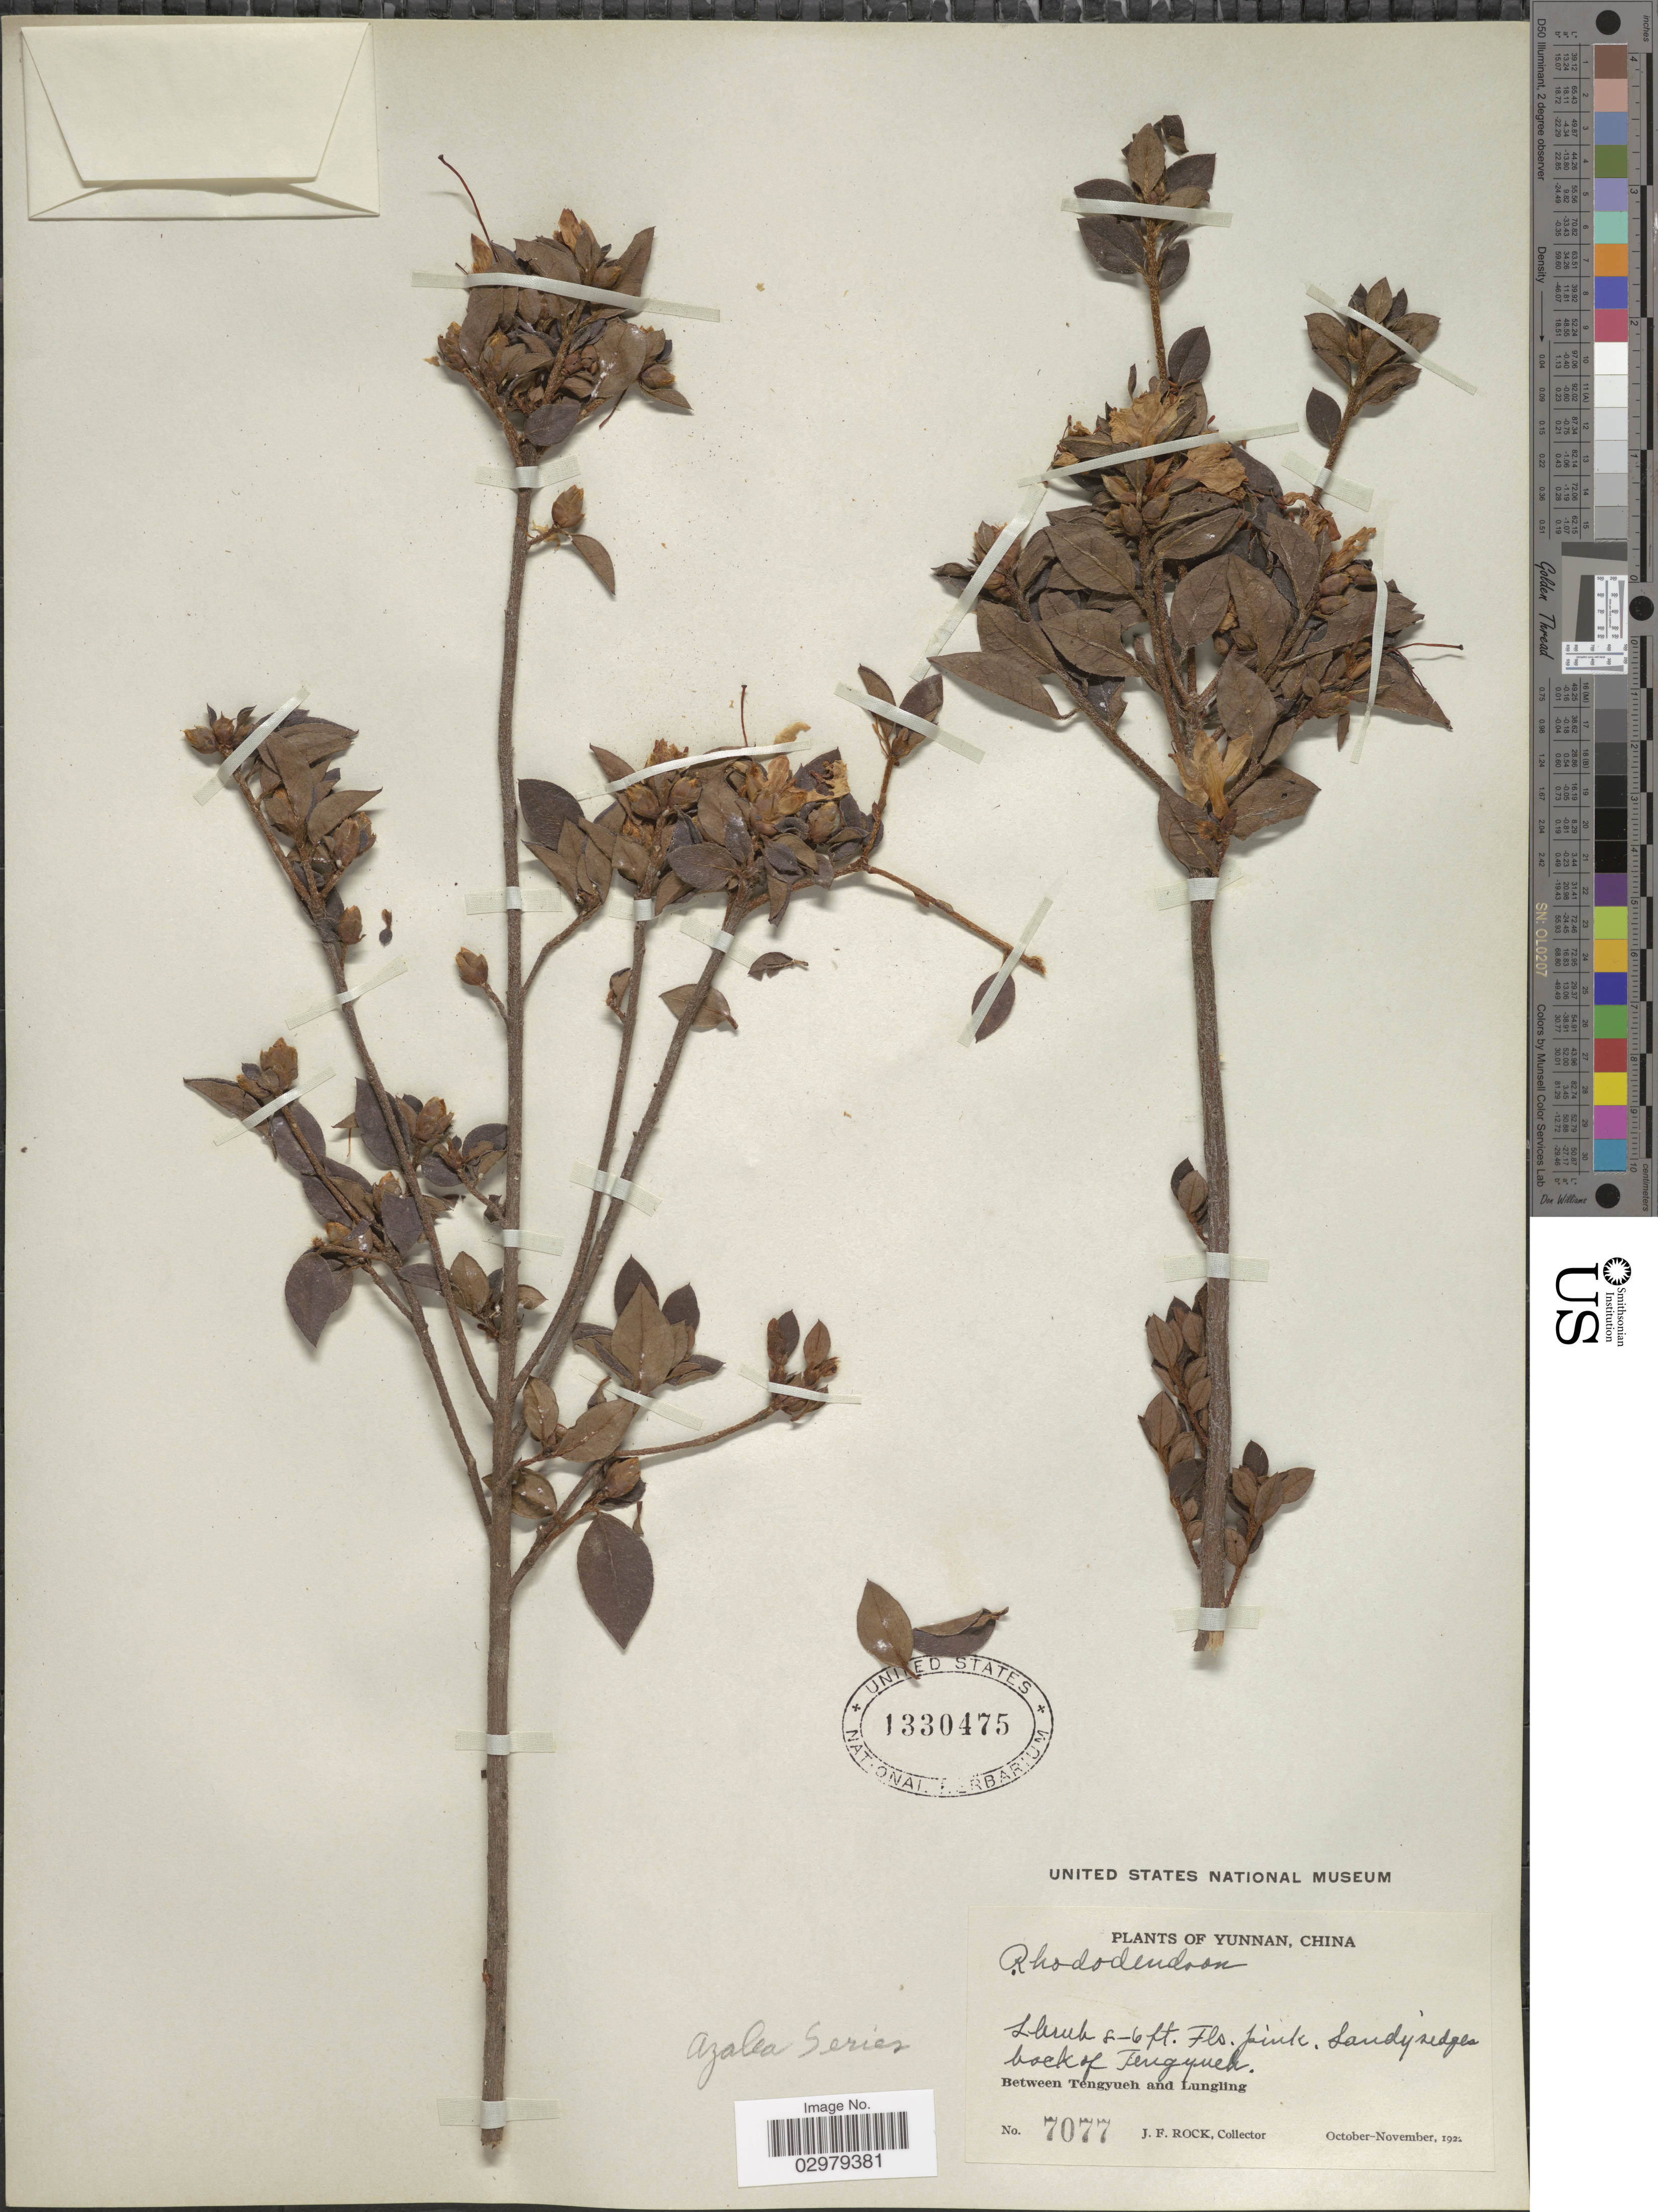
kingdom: Plantae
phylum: Tracheophyta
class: Magnoliopsida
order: Ericales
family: Ericaceae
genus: Rhododendron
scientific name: Rhododendron sp.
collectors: J. Rock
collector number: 7077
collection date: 1922-10/1922-11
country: China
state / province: Yunnan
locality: Sandy ridges back of Tengyueh. Between Tengyueh and Lungling.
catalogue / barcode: US 1330475